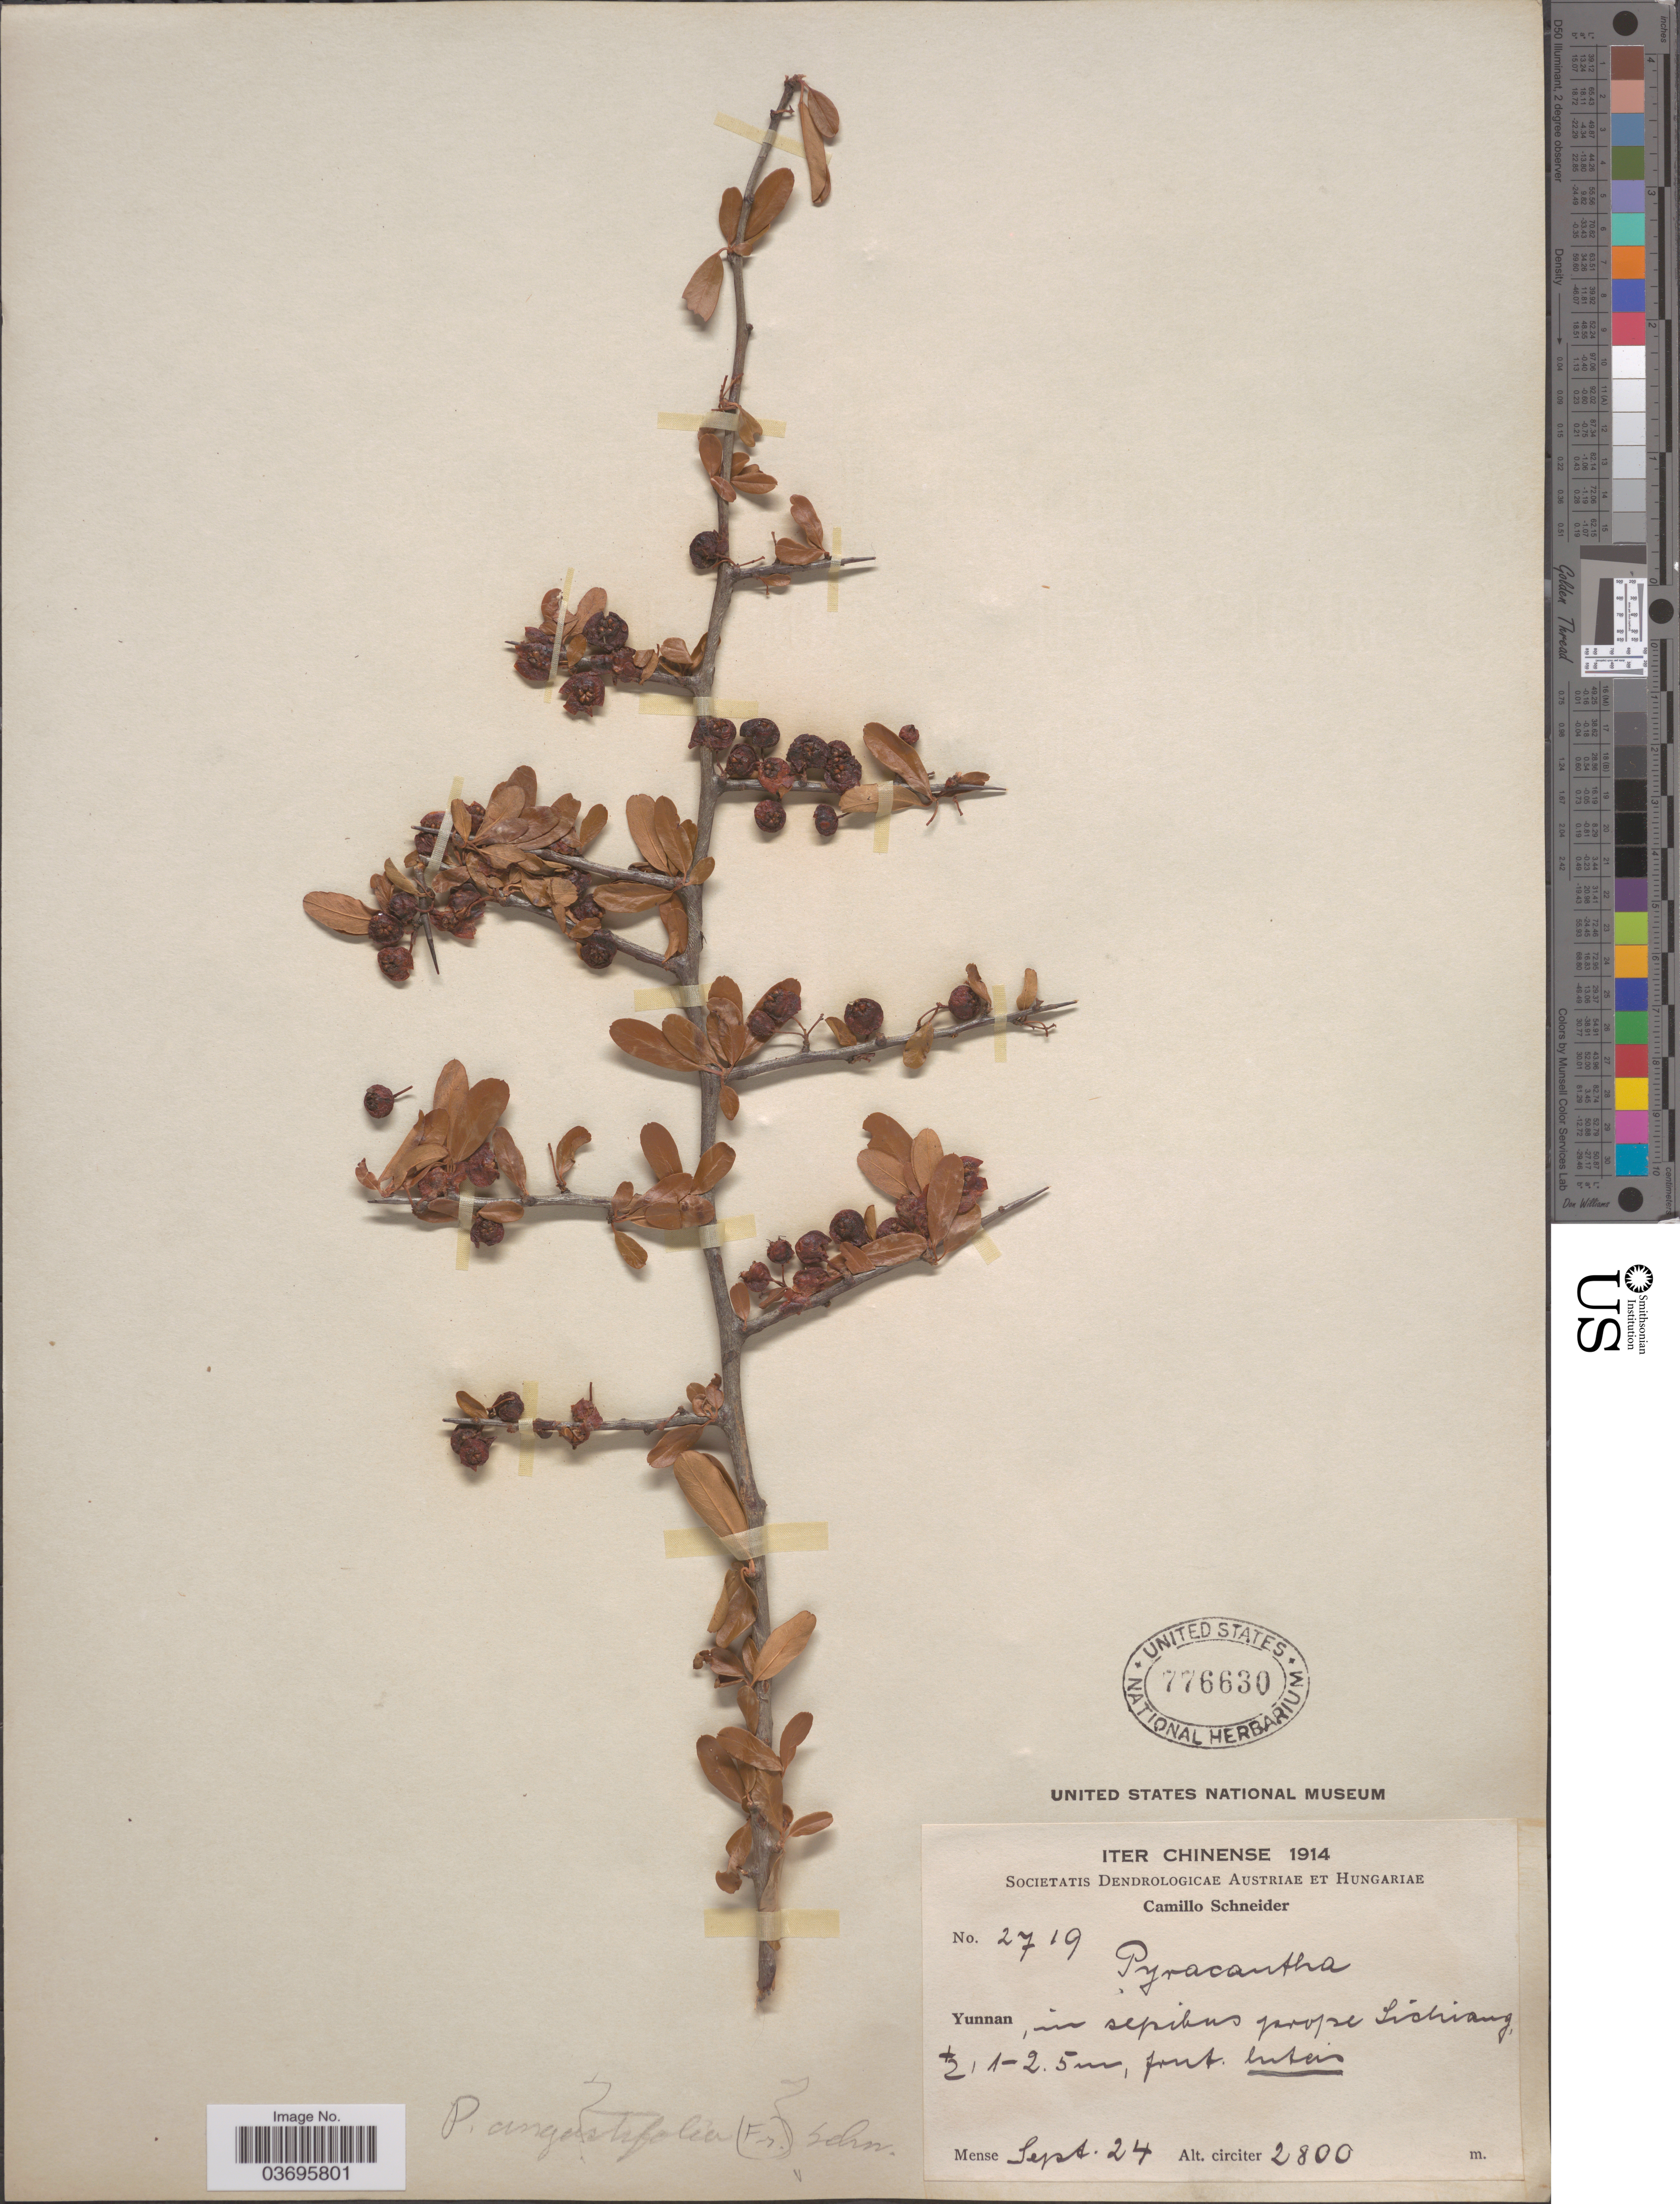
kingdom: Plantae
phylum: Tracheophyta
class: Magnoliopsida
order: Rosales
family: Rosaceae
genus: Pyracantha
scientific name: Pyracantha sp.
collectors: C. K. Schneider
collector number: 2719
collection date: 1914-09-24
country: China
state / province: Yunnan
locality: Iter Chinese. In sepibus prope Lichiang.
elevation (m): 2800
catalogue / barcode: US 77630